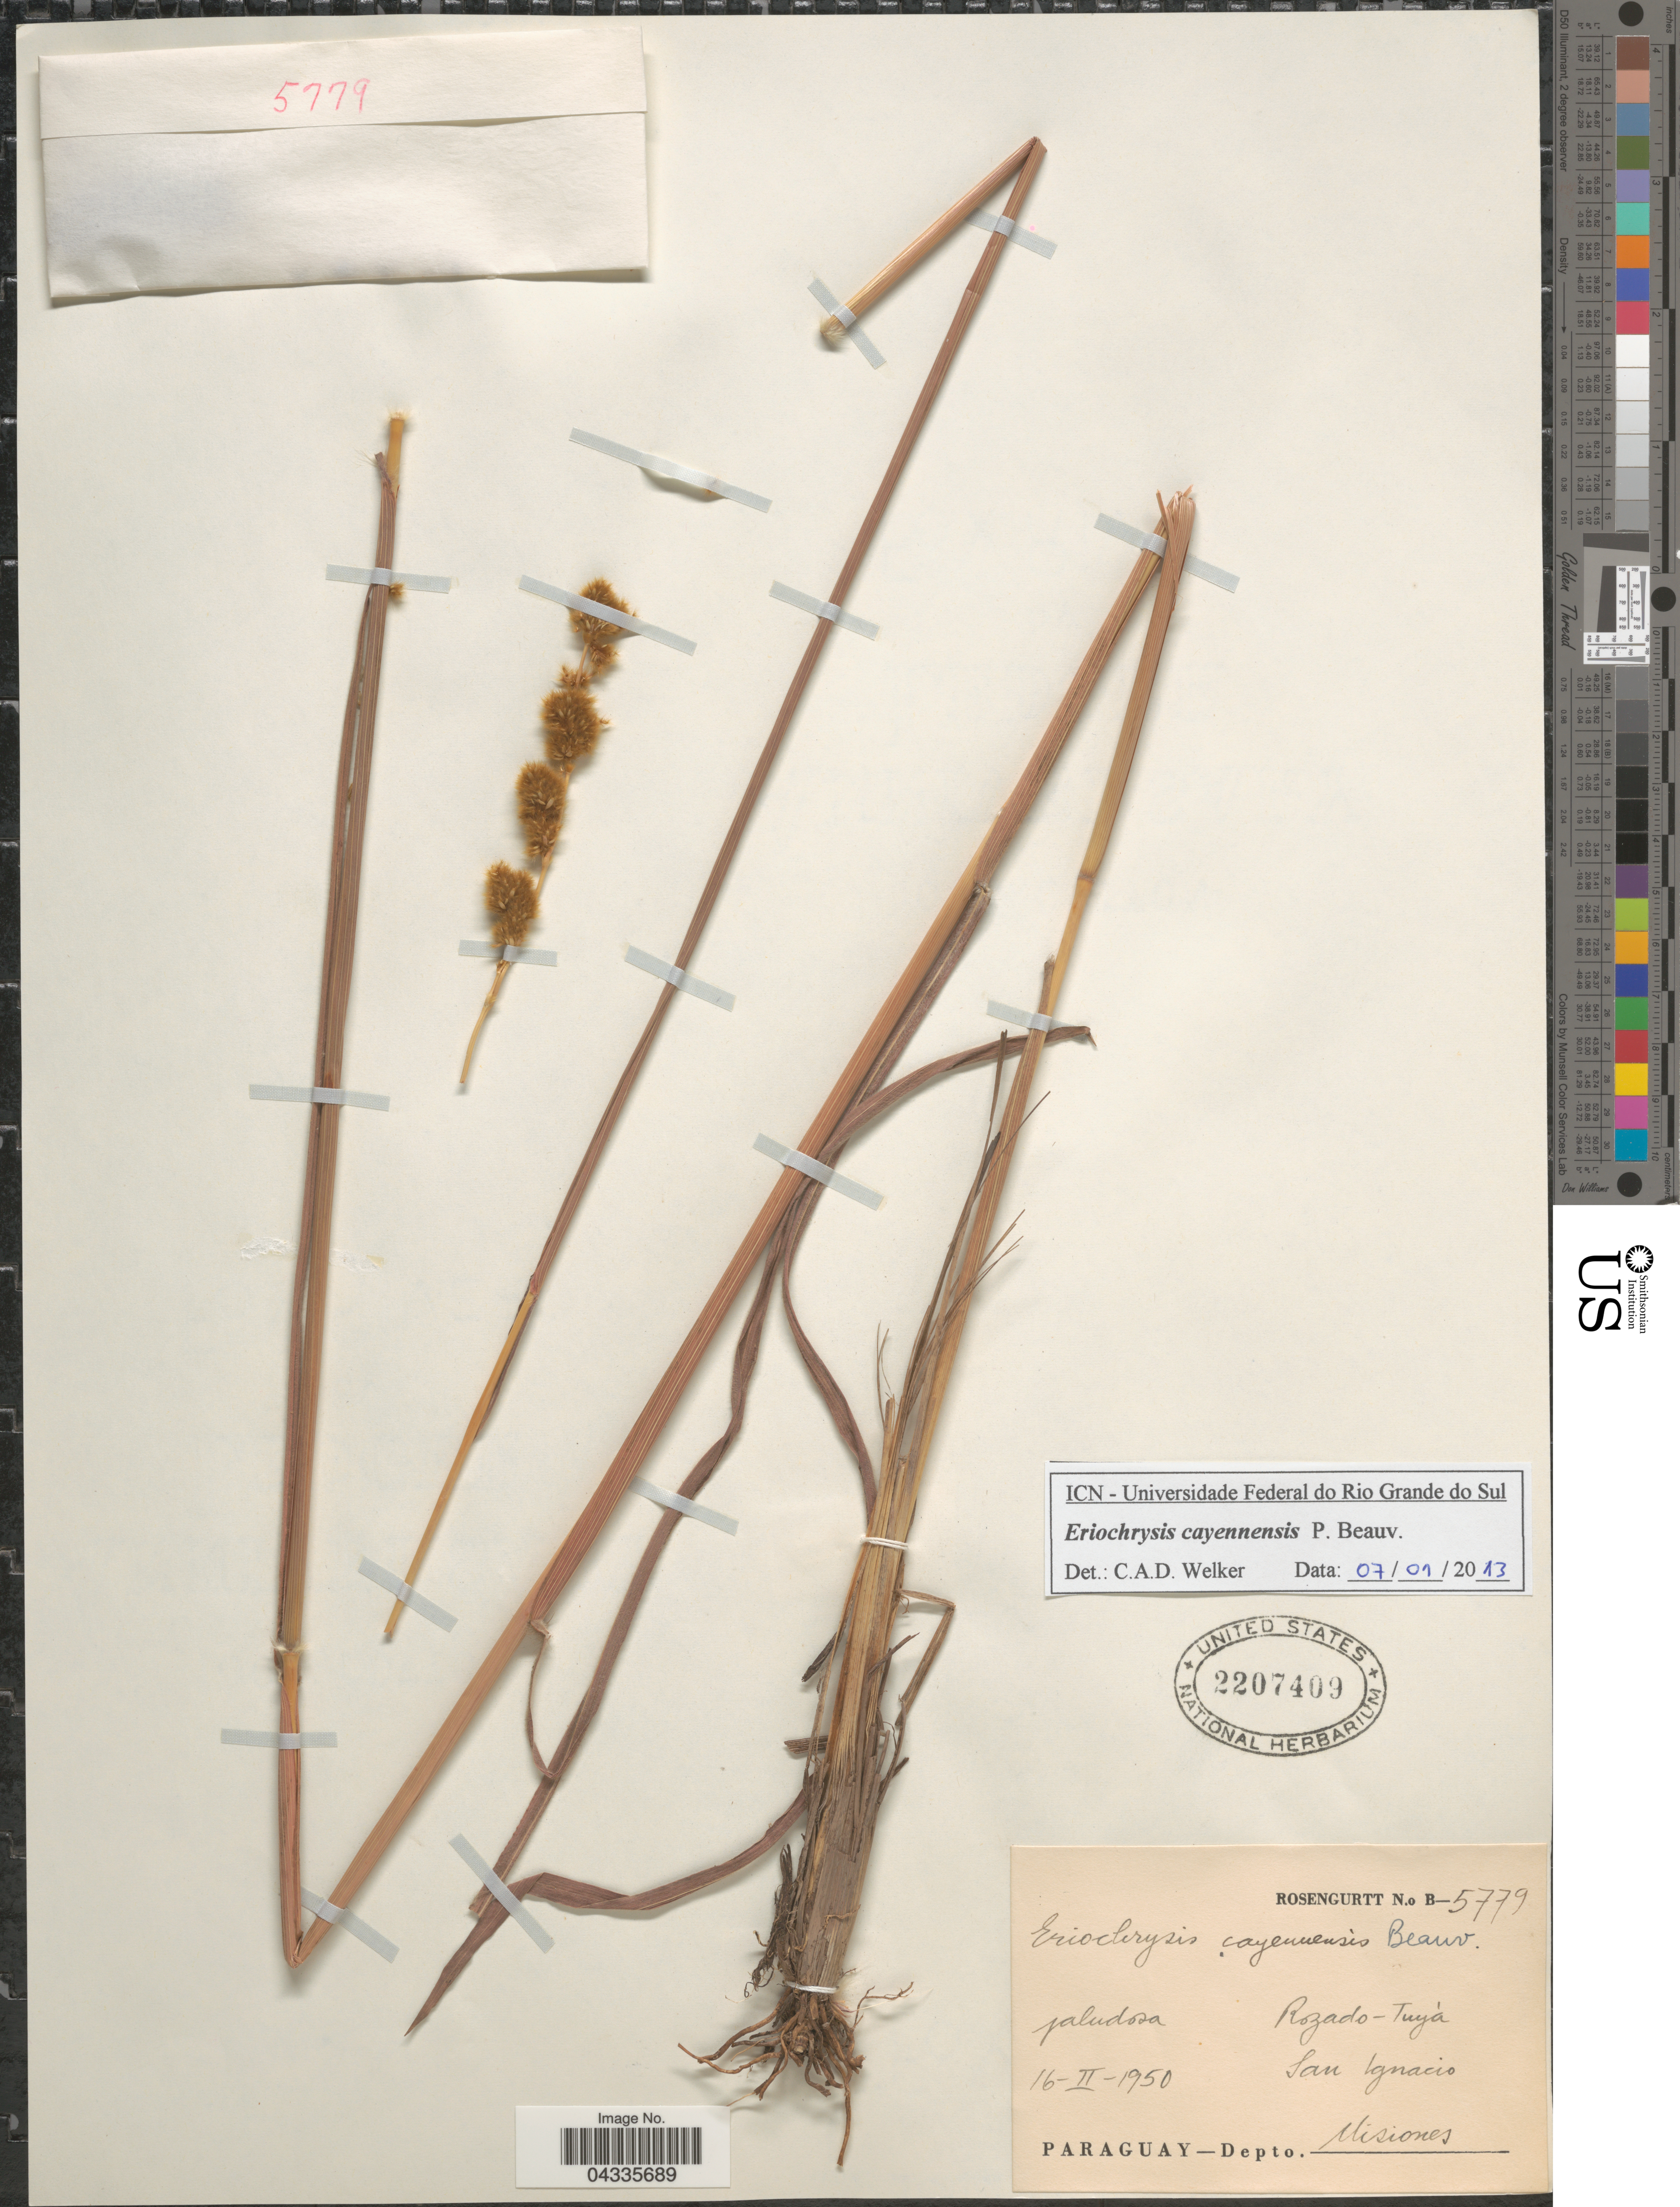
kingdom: Plantae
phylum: Tracheophyta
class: Liliopsida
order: Poales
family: Poaceae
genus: Eriochrysis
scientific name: Eriochrysis cayennensis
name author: P. Beauv.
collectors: Rosengurtt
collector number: B-5779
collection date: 1950-02-16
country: Paraguay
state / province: Misiones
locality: Rozado-Tuyá. San Ignacio. Depto. Misiones.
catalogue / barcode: US 2207409